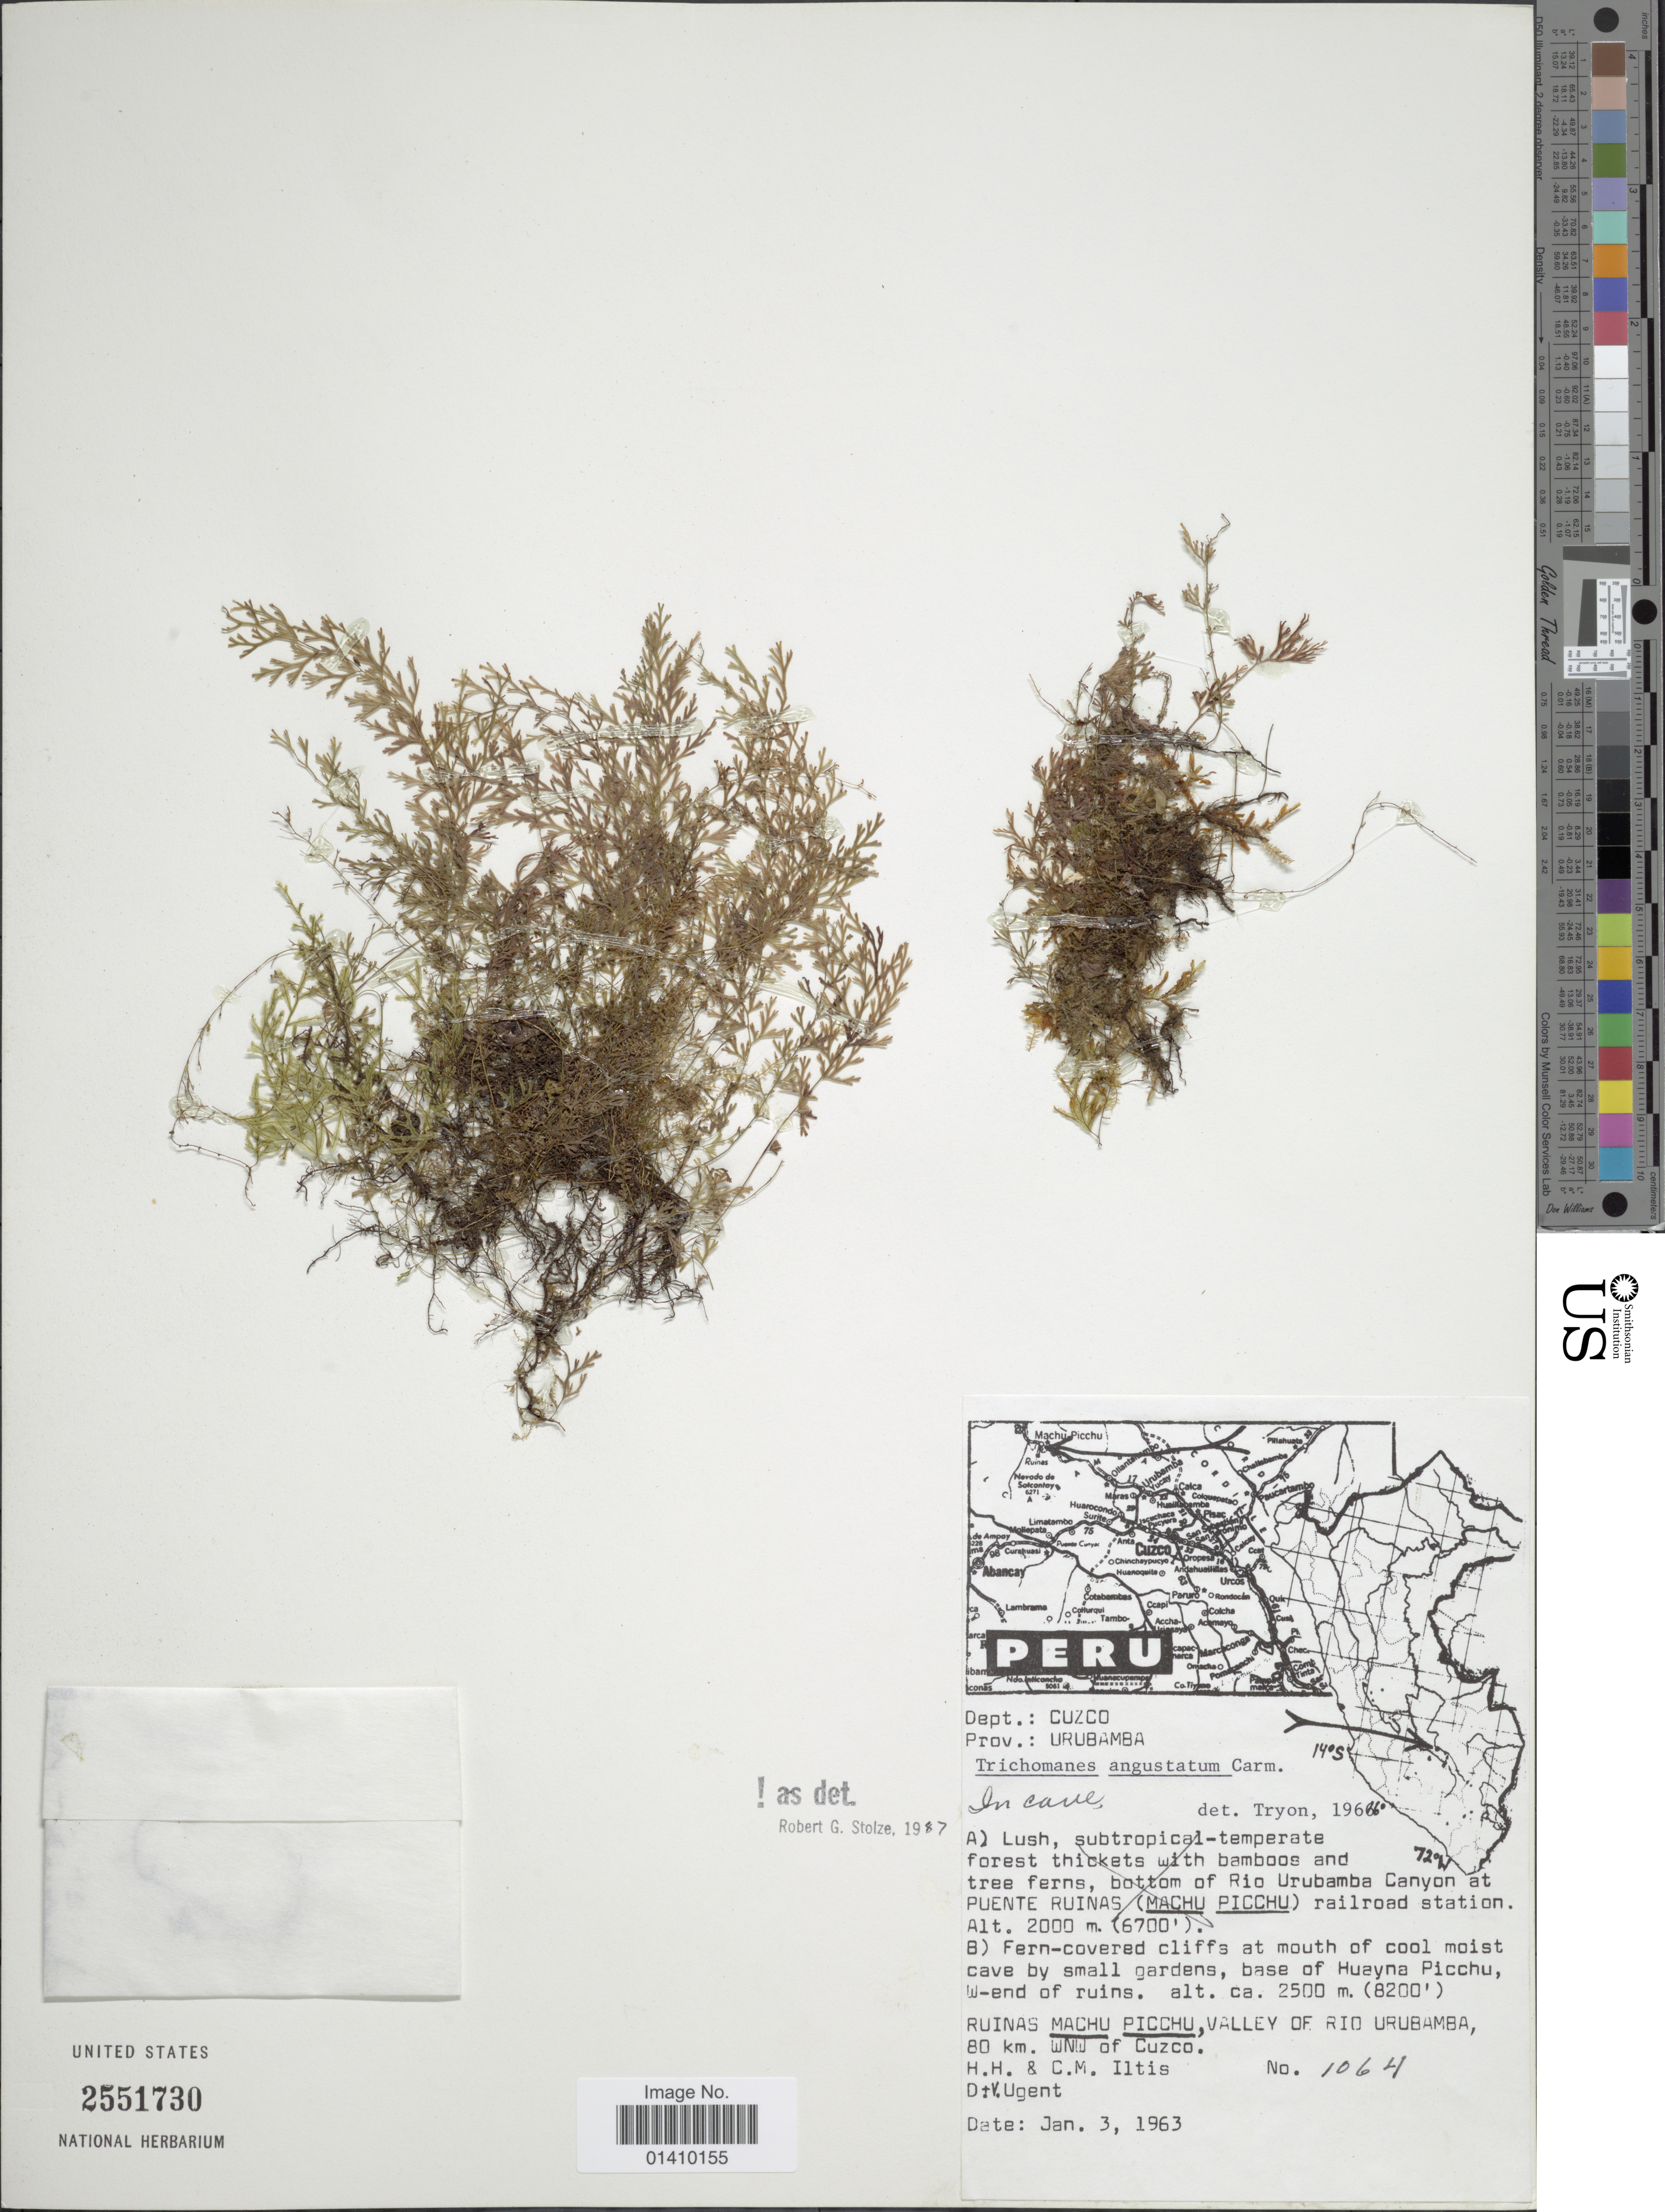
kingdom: Plantae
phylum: Tracheophyta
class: Polypodiopsida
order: Hymenophyllales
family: Hymenophyllaceae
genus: Polyphlebium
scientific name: Polyphlebium angustatum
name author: (Carmich.) Ebihara & Dubuisson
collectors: H. H. Iltis & C. M Iltis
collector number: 1064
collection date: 1963-01-03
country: Peru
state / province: Cusco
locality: Base of Huayna Picchu, W-end of ruins, Ruinas Machu Picchu, Valley of Rio Urubamba 80km WNW of Cuzco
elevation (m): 2000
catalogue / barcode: US 2551730